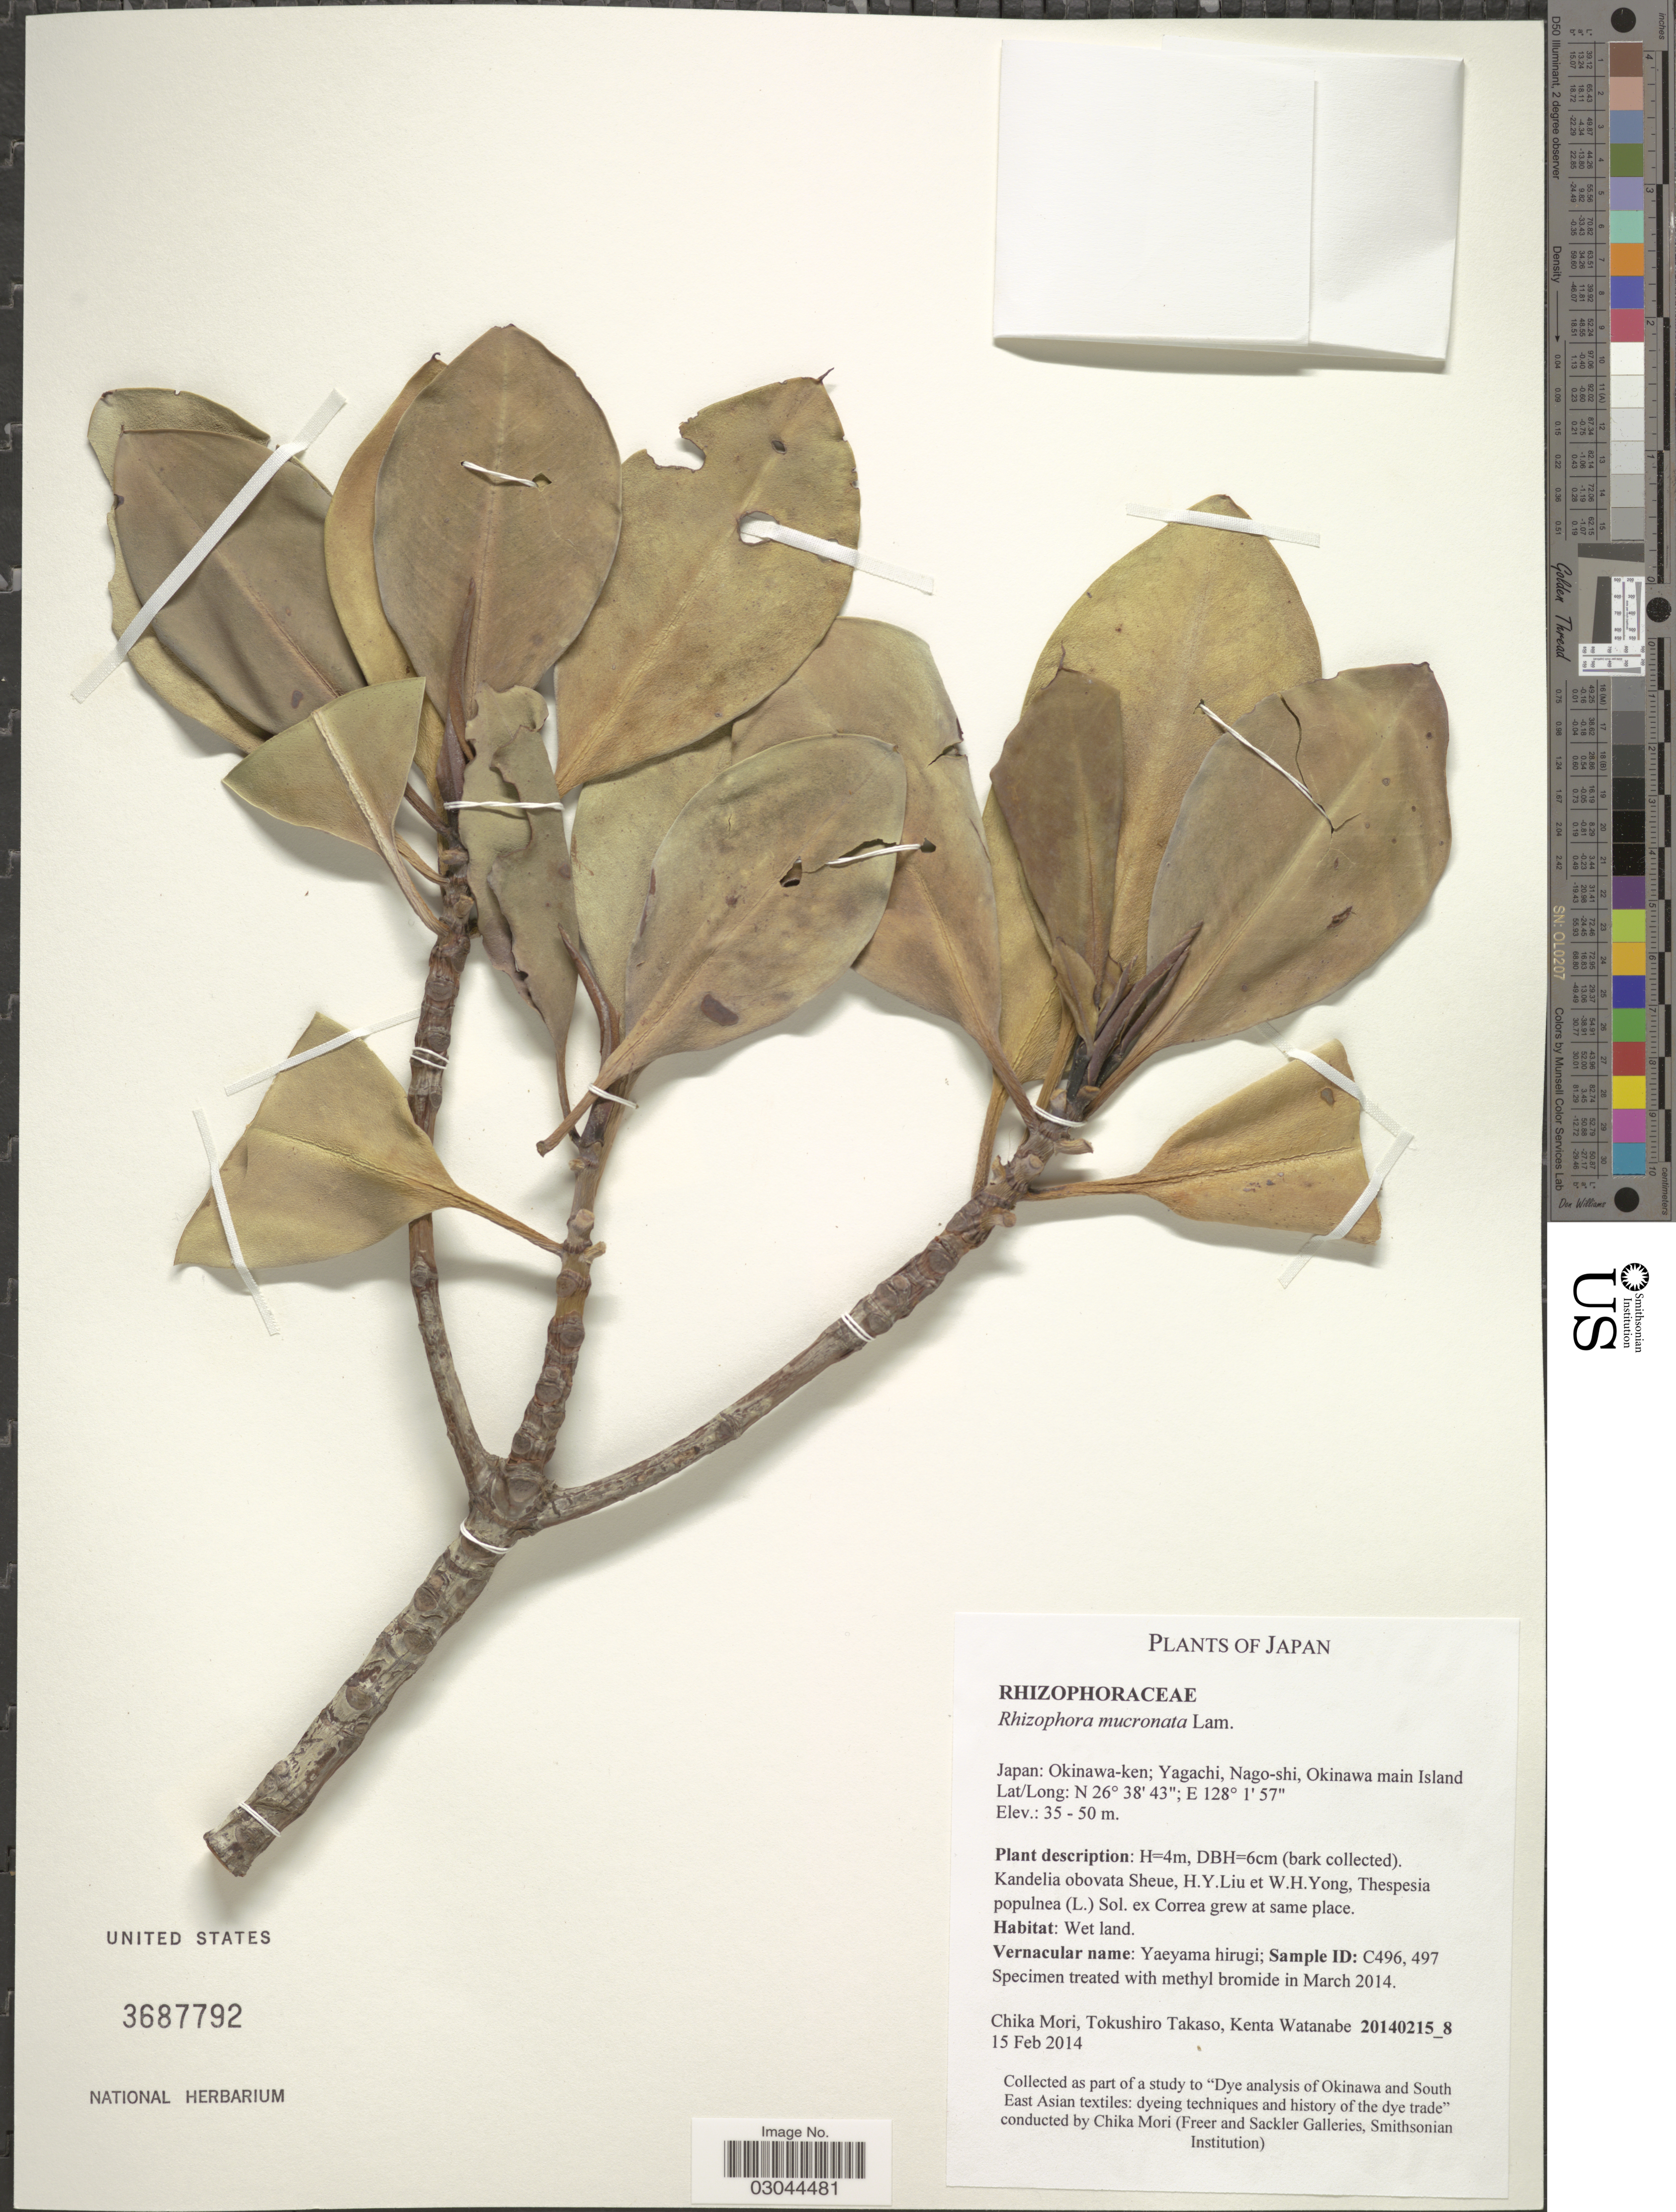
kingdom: Plantae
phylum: Tracheophyta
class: Magnoliopsida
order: Malpighiales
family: Rhizophoraceae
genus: Rhizophora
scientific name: Rhizophora mucronata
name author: Lam.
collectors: C. Mori, T. Takaso & K. Watanabe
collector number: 20140215ˍ8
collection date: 2014-02-15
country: Japan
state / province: Okinawa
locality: Okinawa-ken; Yagachi, Nago-shi, Okinawa main Island.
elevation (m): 35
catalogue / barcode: US 3687792